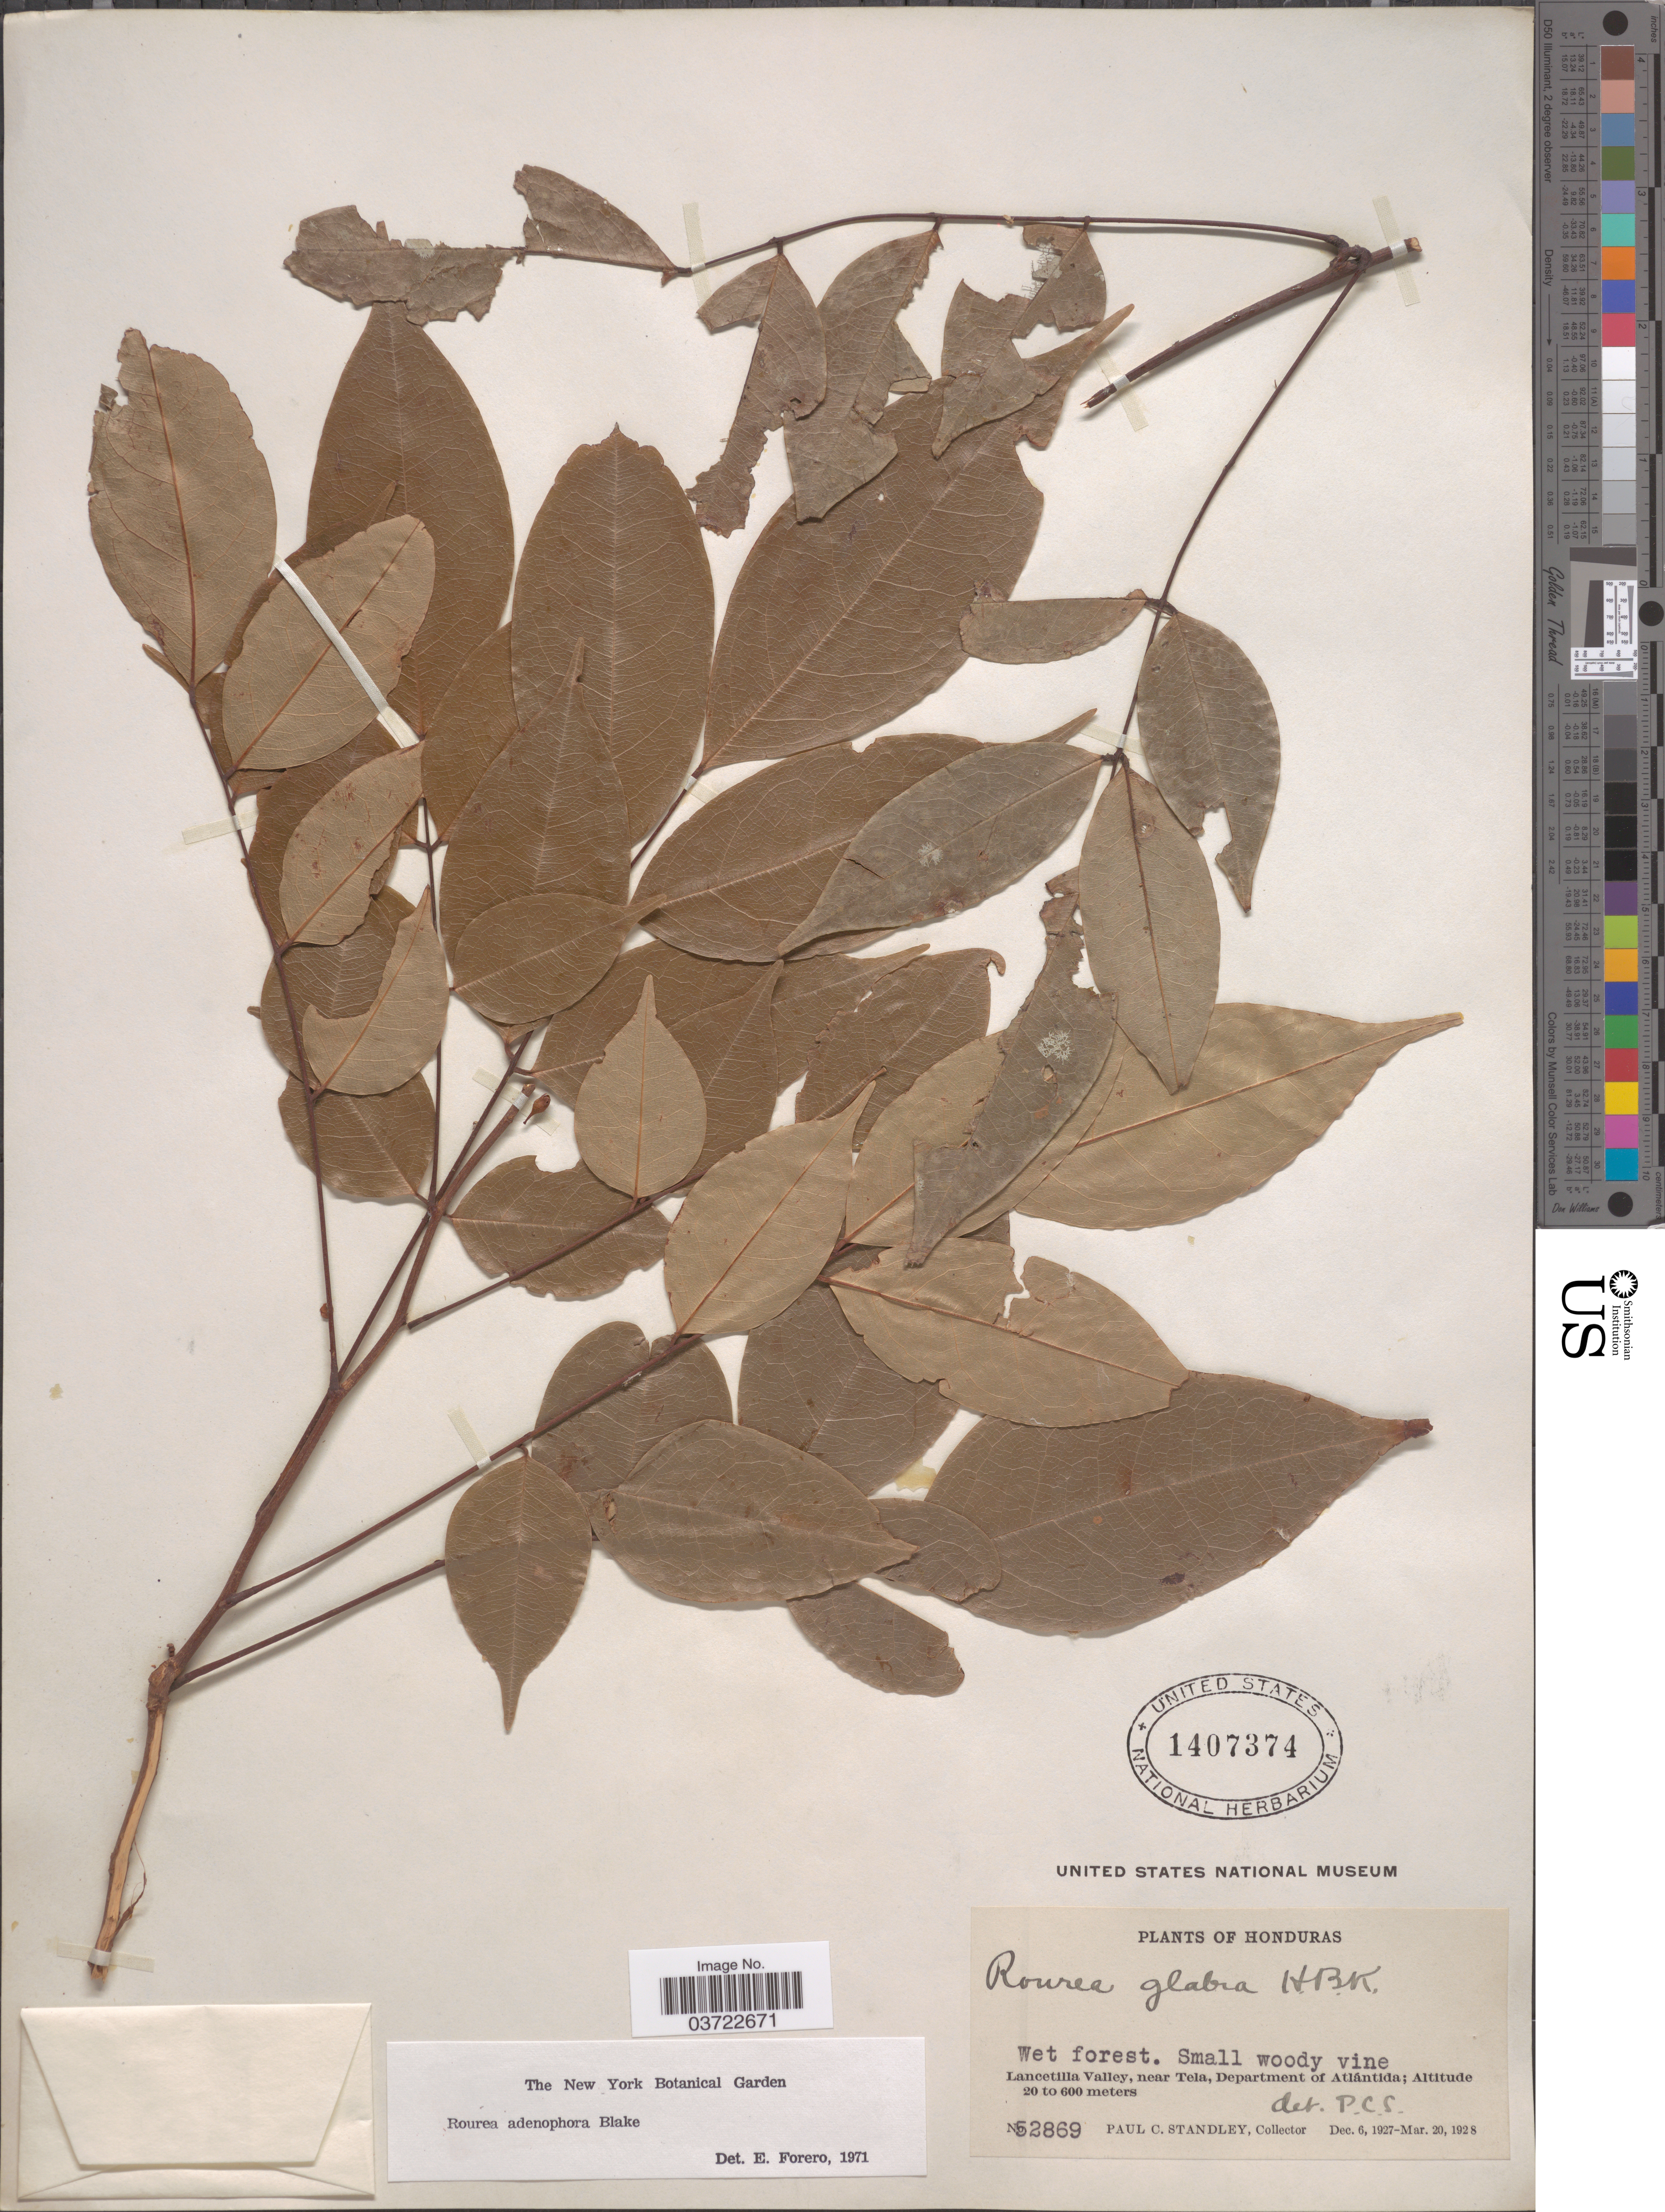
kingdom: Plantae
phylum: Tracheophyta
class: Magnoliopsida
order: Oxalidales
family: Connaraceae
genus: Rourea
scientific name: Rourea adenophora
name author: S.F. Blake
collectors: P. C. Standley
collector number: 52869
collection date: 1927-12-06/1928-03-20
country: Honduras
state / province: Atlantida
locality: Lancetilla Valley, near Tela, Department of Atlántida.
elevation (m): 20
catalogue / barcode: US 1407374